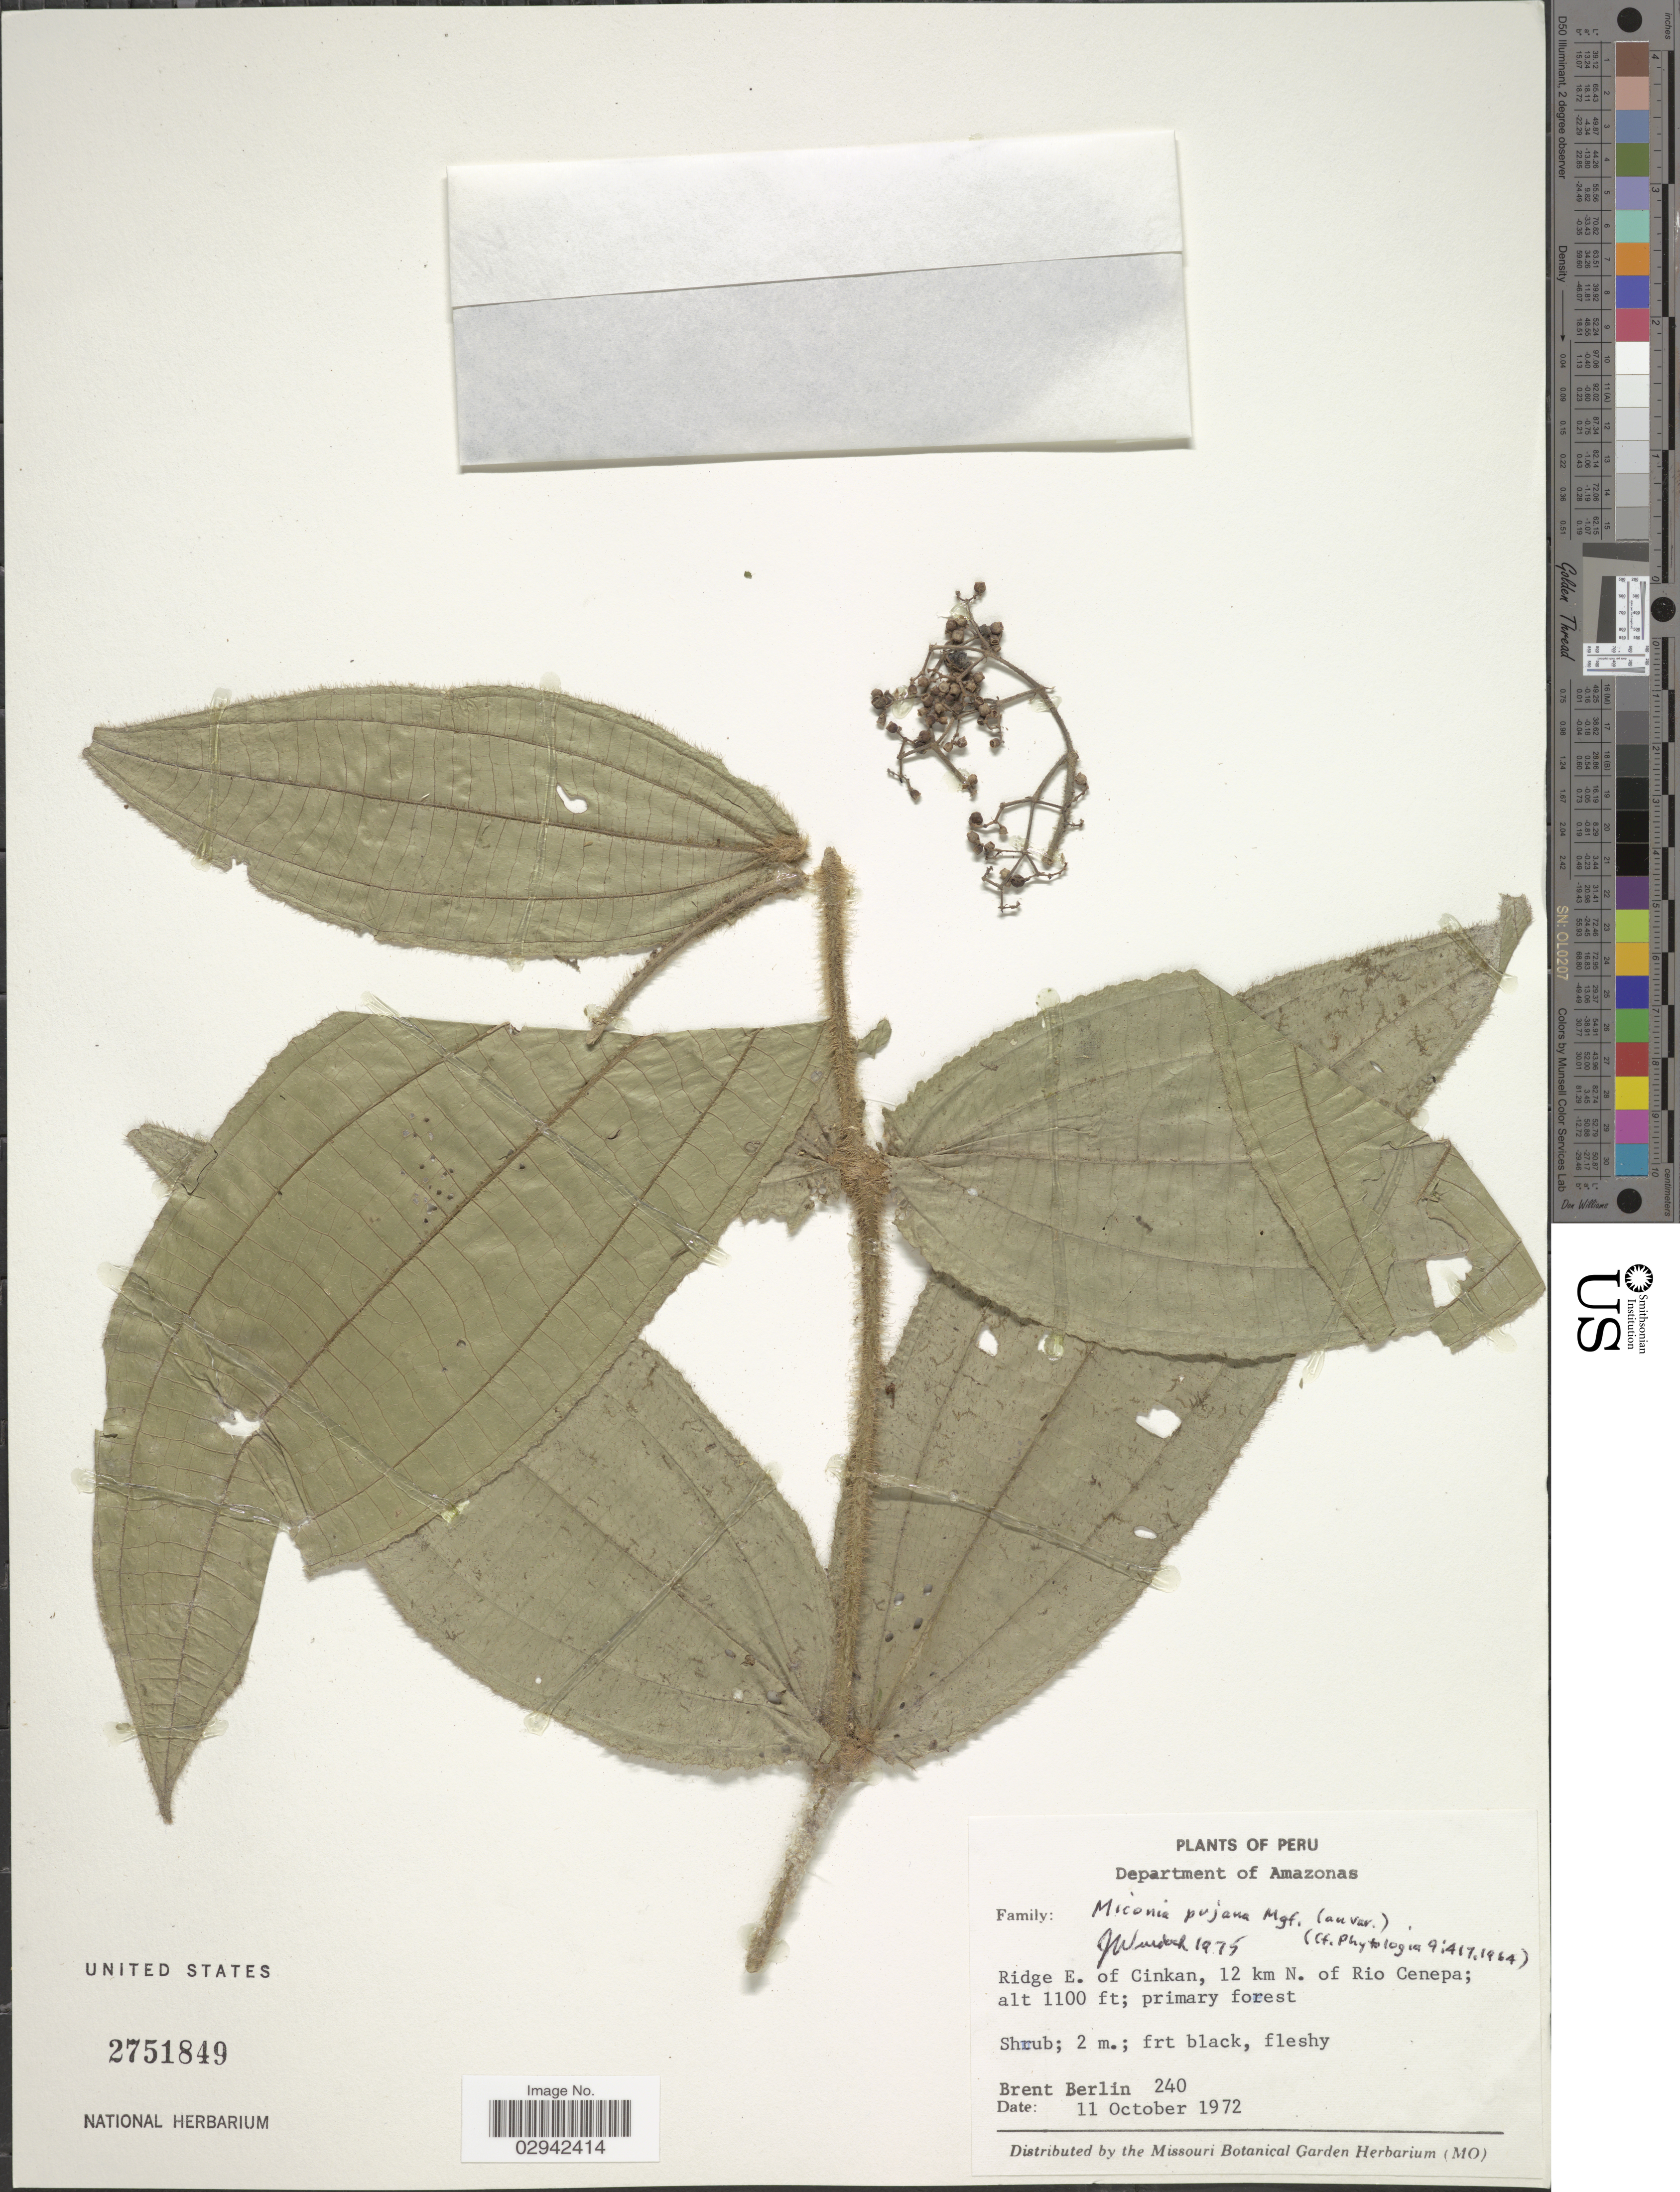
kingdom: Plantae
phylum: Tracheophyta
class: Magnoliopsida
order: Myrtales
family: Melastomataceae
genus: Miconia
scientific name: Miconia pujana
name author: Markgr.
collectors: B. Berlin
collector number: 240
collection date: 1972-10-11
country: Peru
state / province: Amazonas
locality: Department of Amazonas, Ridge E. of Cinkan, 12 km. N. of Rio Cenepa.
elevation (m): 335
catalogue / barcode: US 2751849